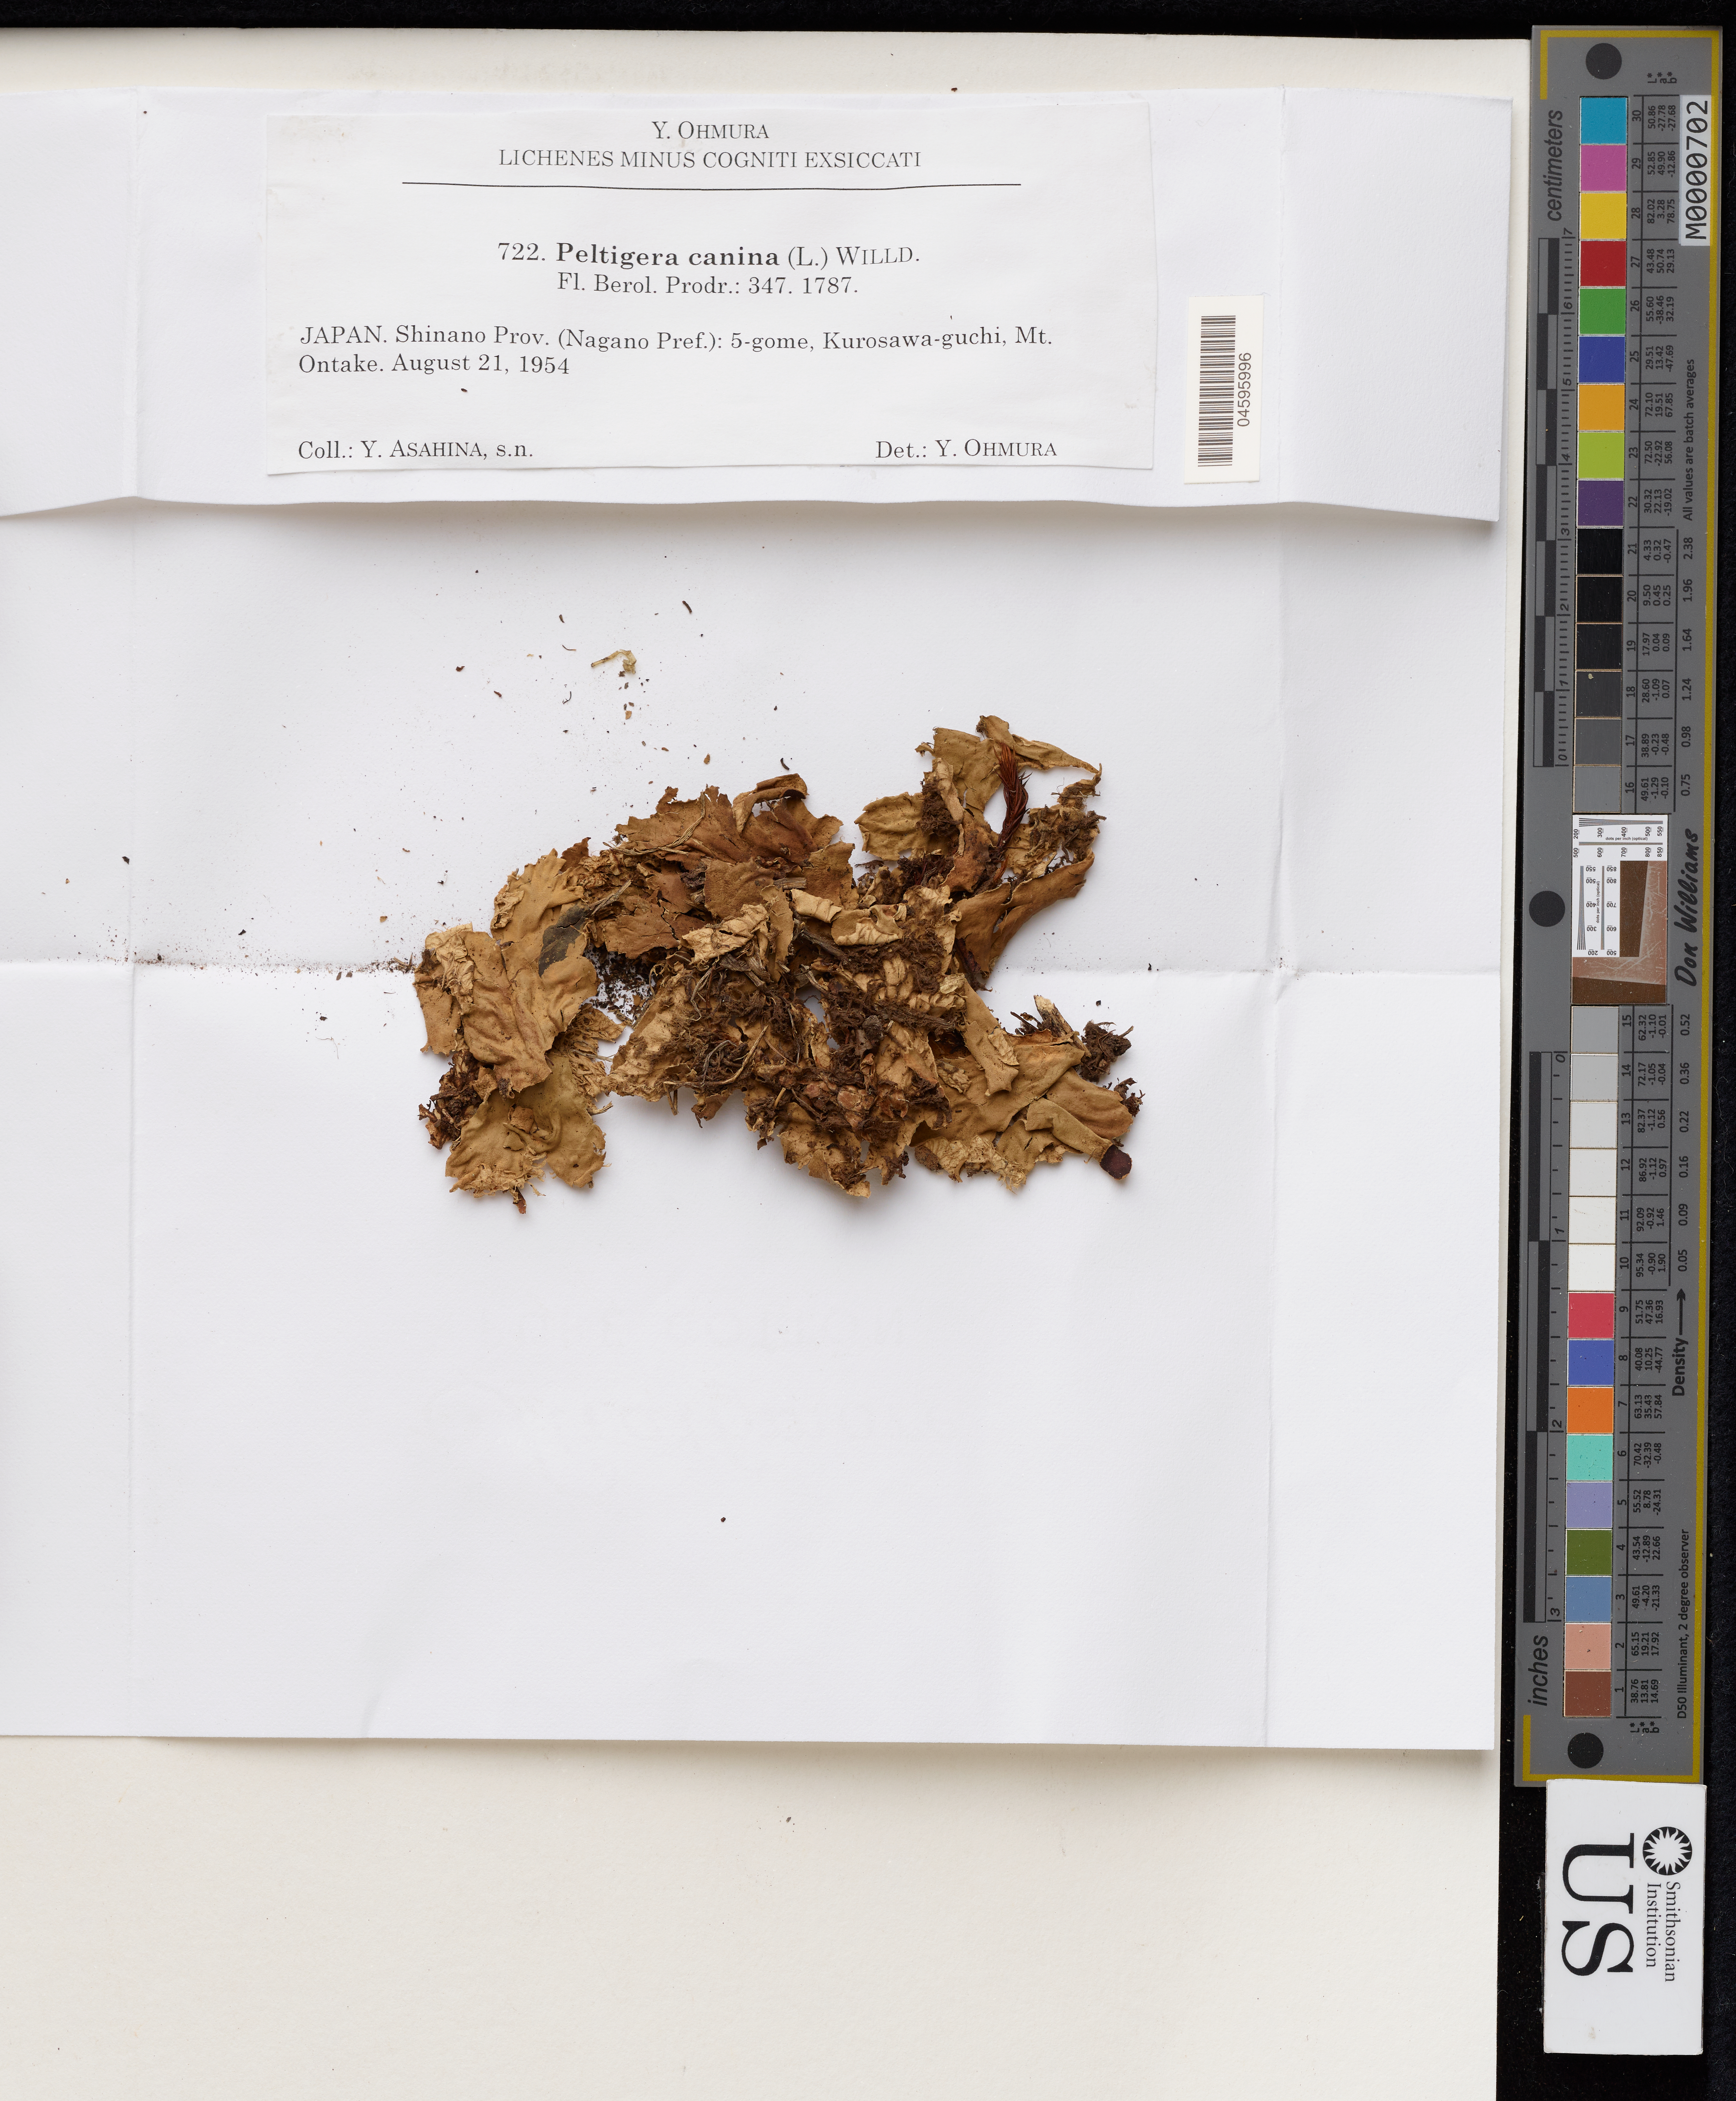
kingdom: Fungi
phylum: Ascomycota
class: Lecanoromycetes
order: Peltigerales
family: Peltigeraceae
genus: Peltigera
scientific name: Peltigera canina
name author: (L.) Willd.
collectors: Y. Asahina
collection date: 1954-08-21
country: Japan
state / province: Nagano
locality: Shinano Prov. (Nagano Pref.): 5-gome, Kurosawa-guchi, Mt. Ontake.